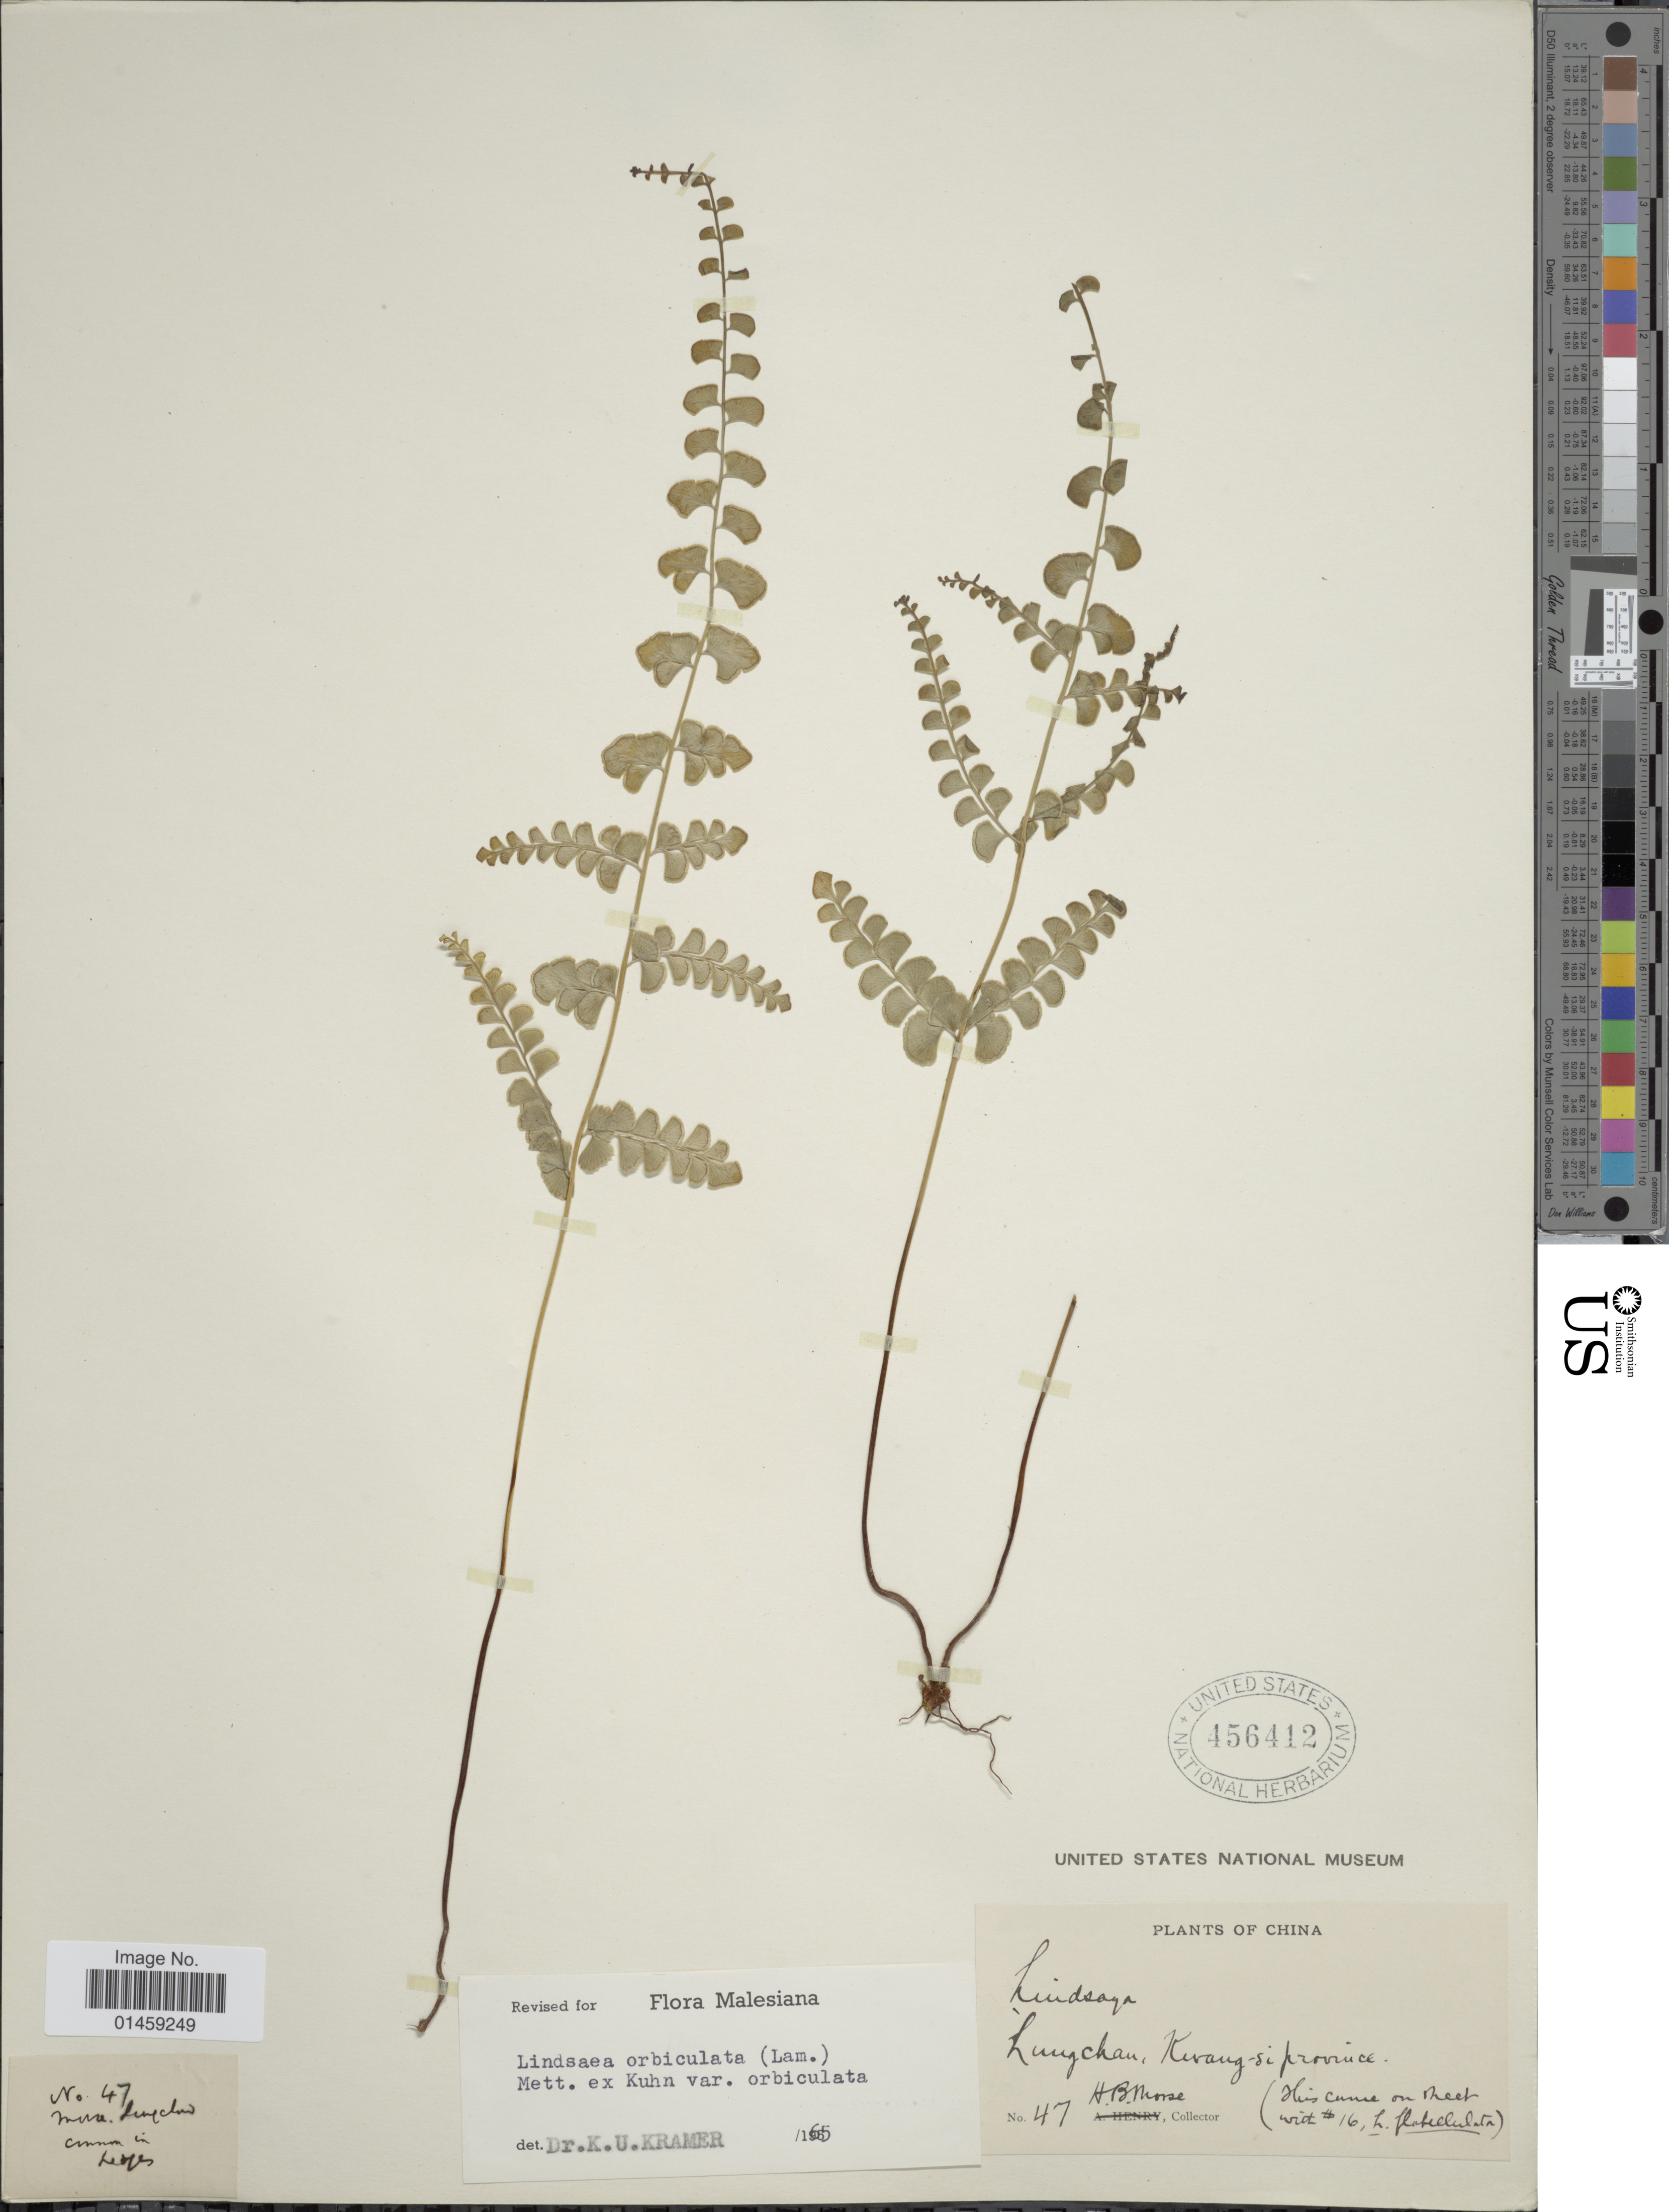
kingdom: Plantae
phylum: Tracheophyta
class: Polypodiopsida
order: Polypodiales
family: Lindsaeaceae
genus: Lindsaea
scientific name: Lindsaea orbiculata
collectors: H. Morse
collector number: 47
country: China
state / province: Guangxi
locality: Luugchan, Kwang-si province.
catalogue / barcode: US 456412